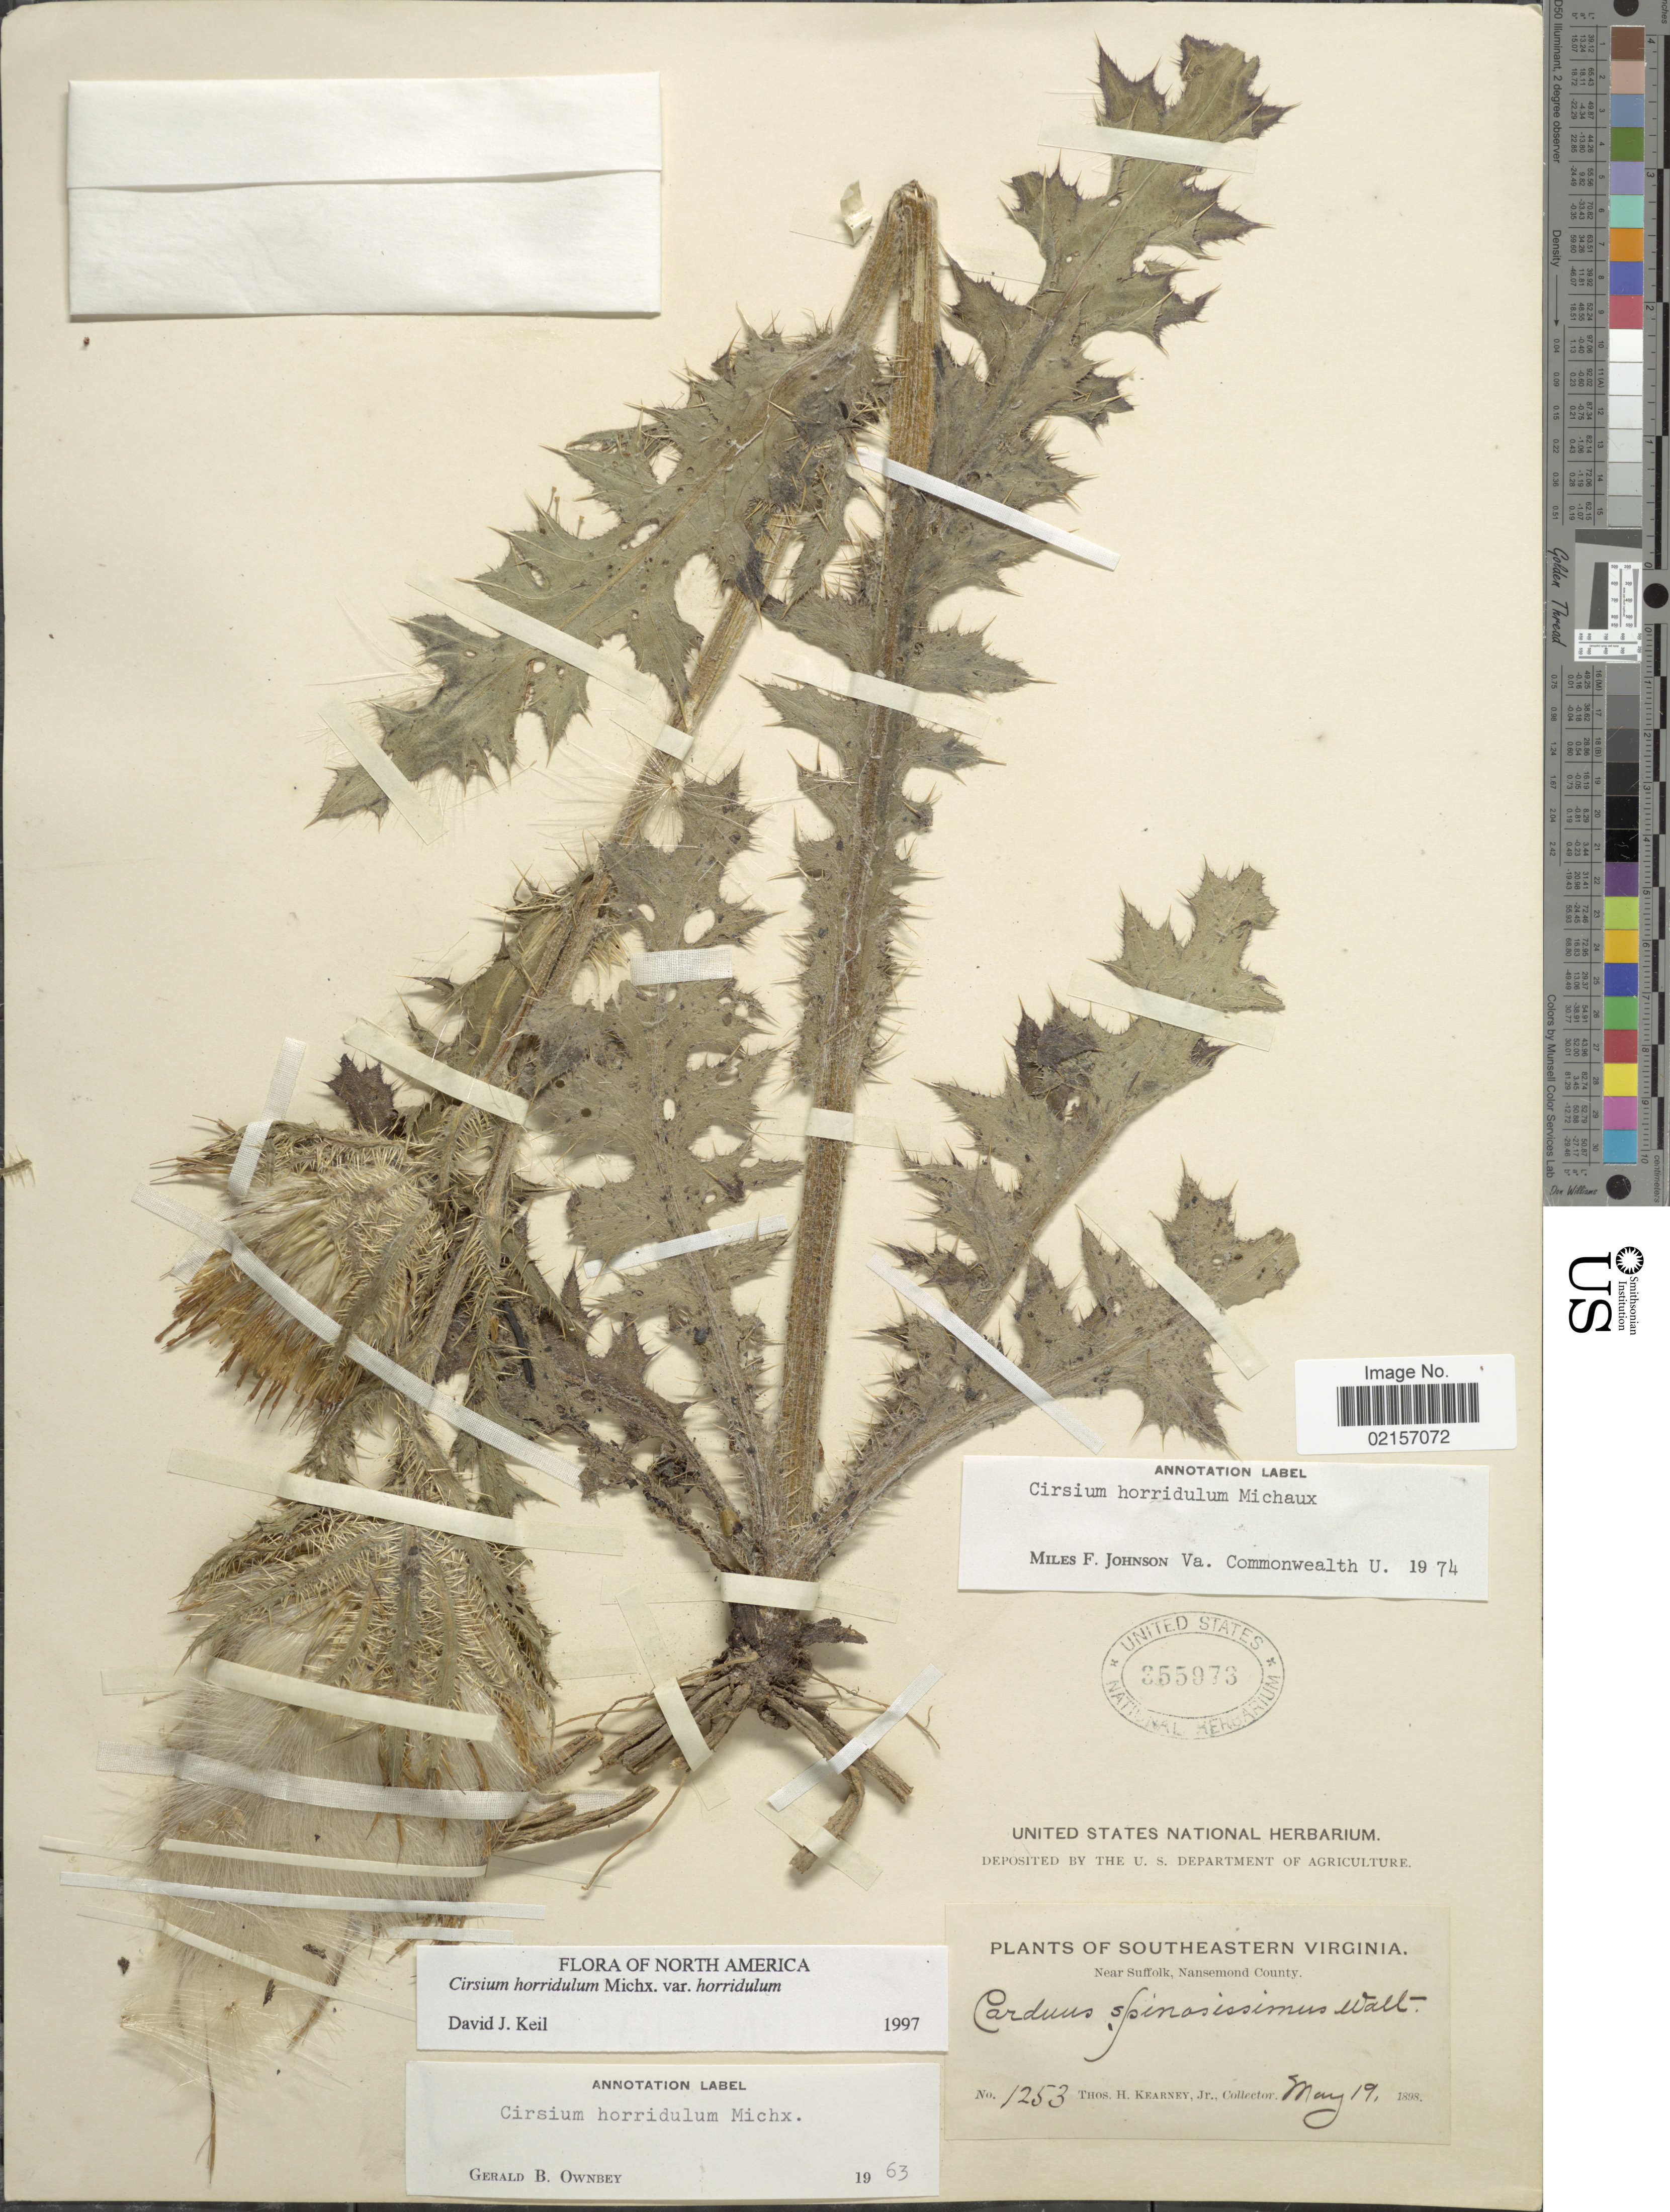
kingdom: Plantae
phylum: Tracheophyta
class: Magnoliopsida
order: Asterales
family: Asteraceae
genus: Cirsium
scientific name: Cirsium horridulum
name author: Michx.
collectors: T. H. Kearney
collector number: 1253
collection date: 1898-05-19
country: United States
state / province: Virginia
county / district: City of Suffolk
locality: Southeastern Virginia, near Suffolk, Nansemond County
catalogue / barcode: US 355973